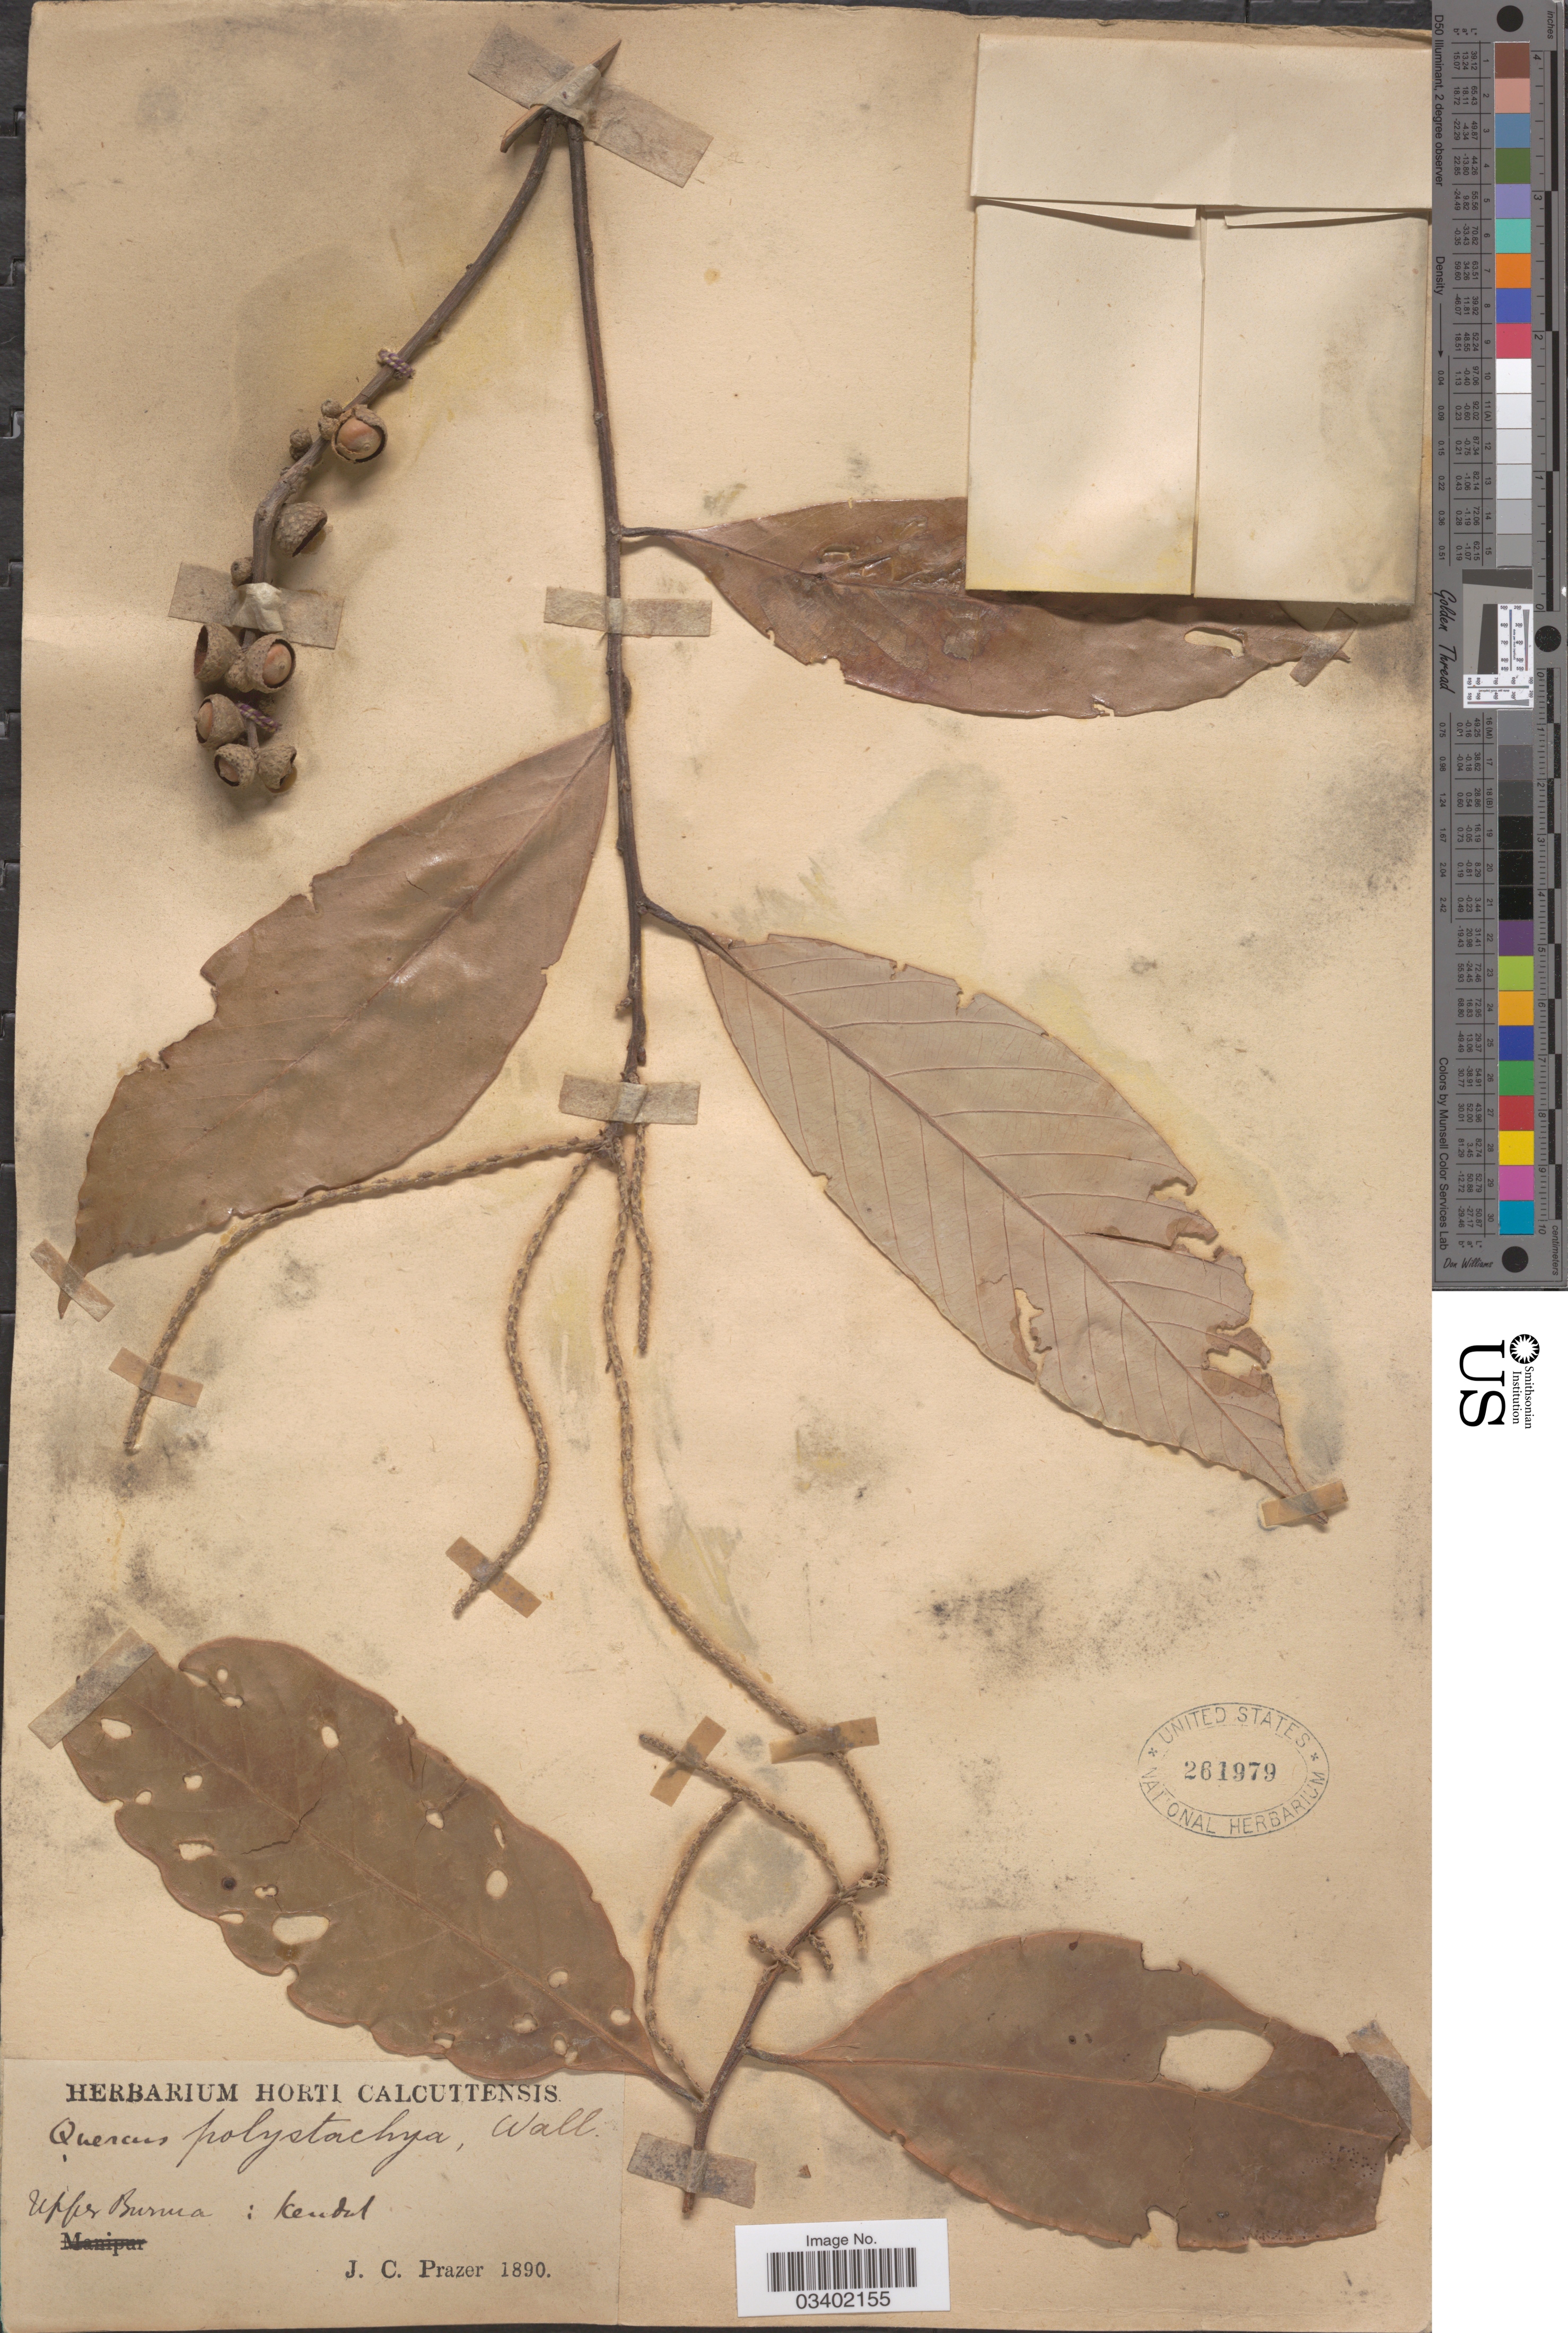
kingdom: Plantae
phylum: Tracheophyta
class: Magnoliopsida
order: Fagales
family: Fagaceae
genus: Lithocarpus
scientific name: Lithocarpus polystachyus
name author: (Wall. ex A. DC.) Rehder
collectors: J. Prazer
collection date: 1890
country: Myanmar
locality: Upper Burma: kendat [interpreted].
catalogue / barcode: US 261979